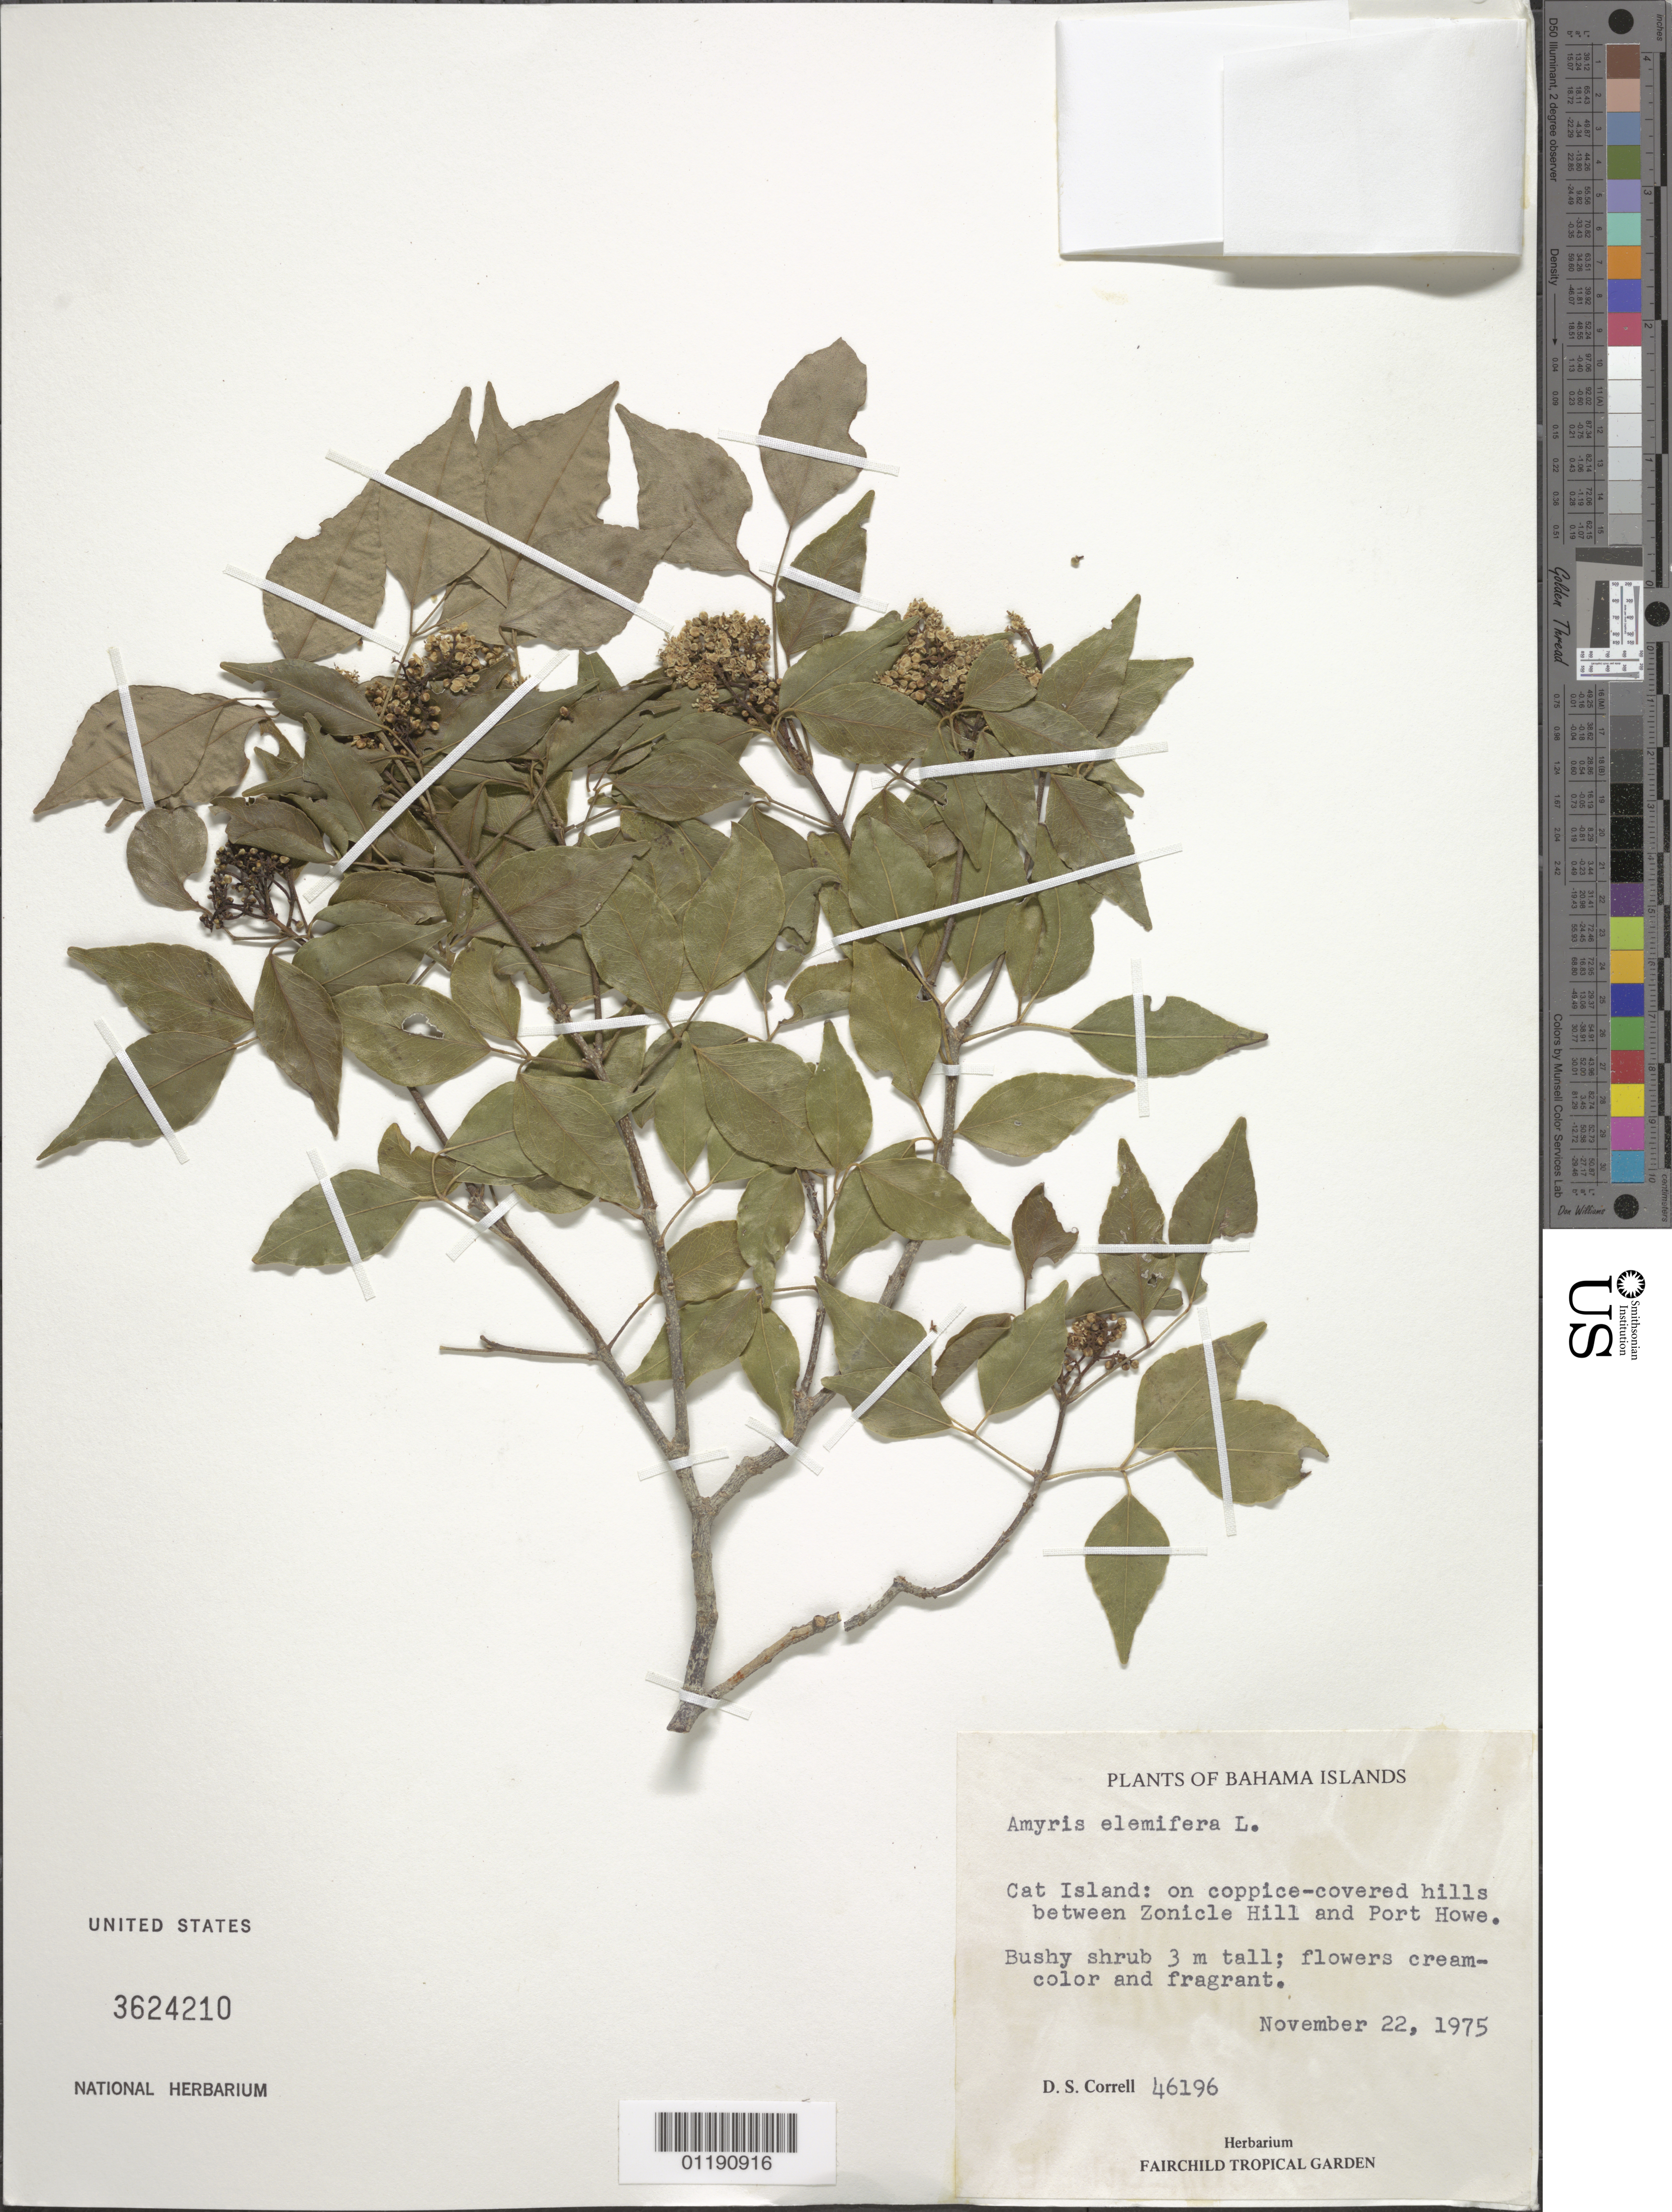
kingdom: Plantae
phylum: Tracheophyta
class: Magnoliopsida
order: Sapindales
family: Rutaceae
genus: Amyris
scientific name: Amyris elemifera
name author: L.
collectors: D. S. Correll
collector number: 46196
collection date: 1975-11-22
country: Bahamas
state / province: Cat Island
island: Cat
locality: Cat Island: on coppice-covered hills between Zonicle Hill and Port Howe.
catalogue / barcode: US 3624210